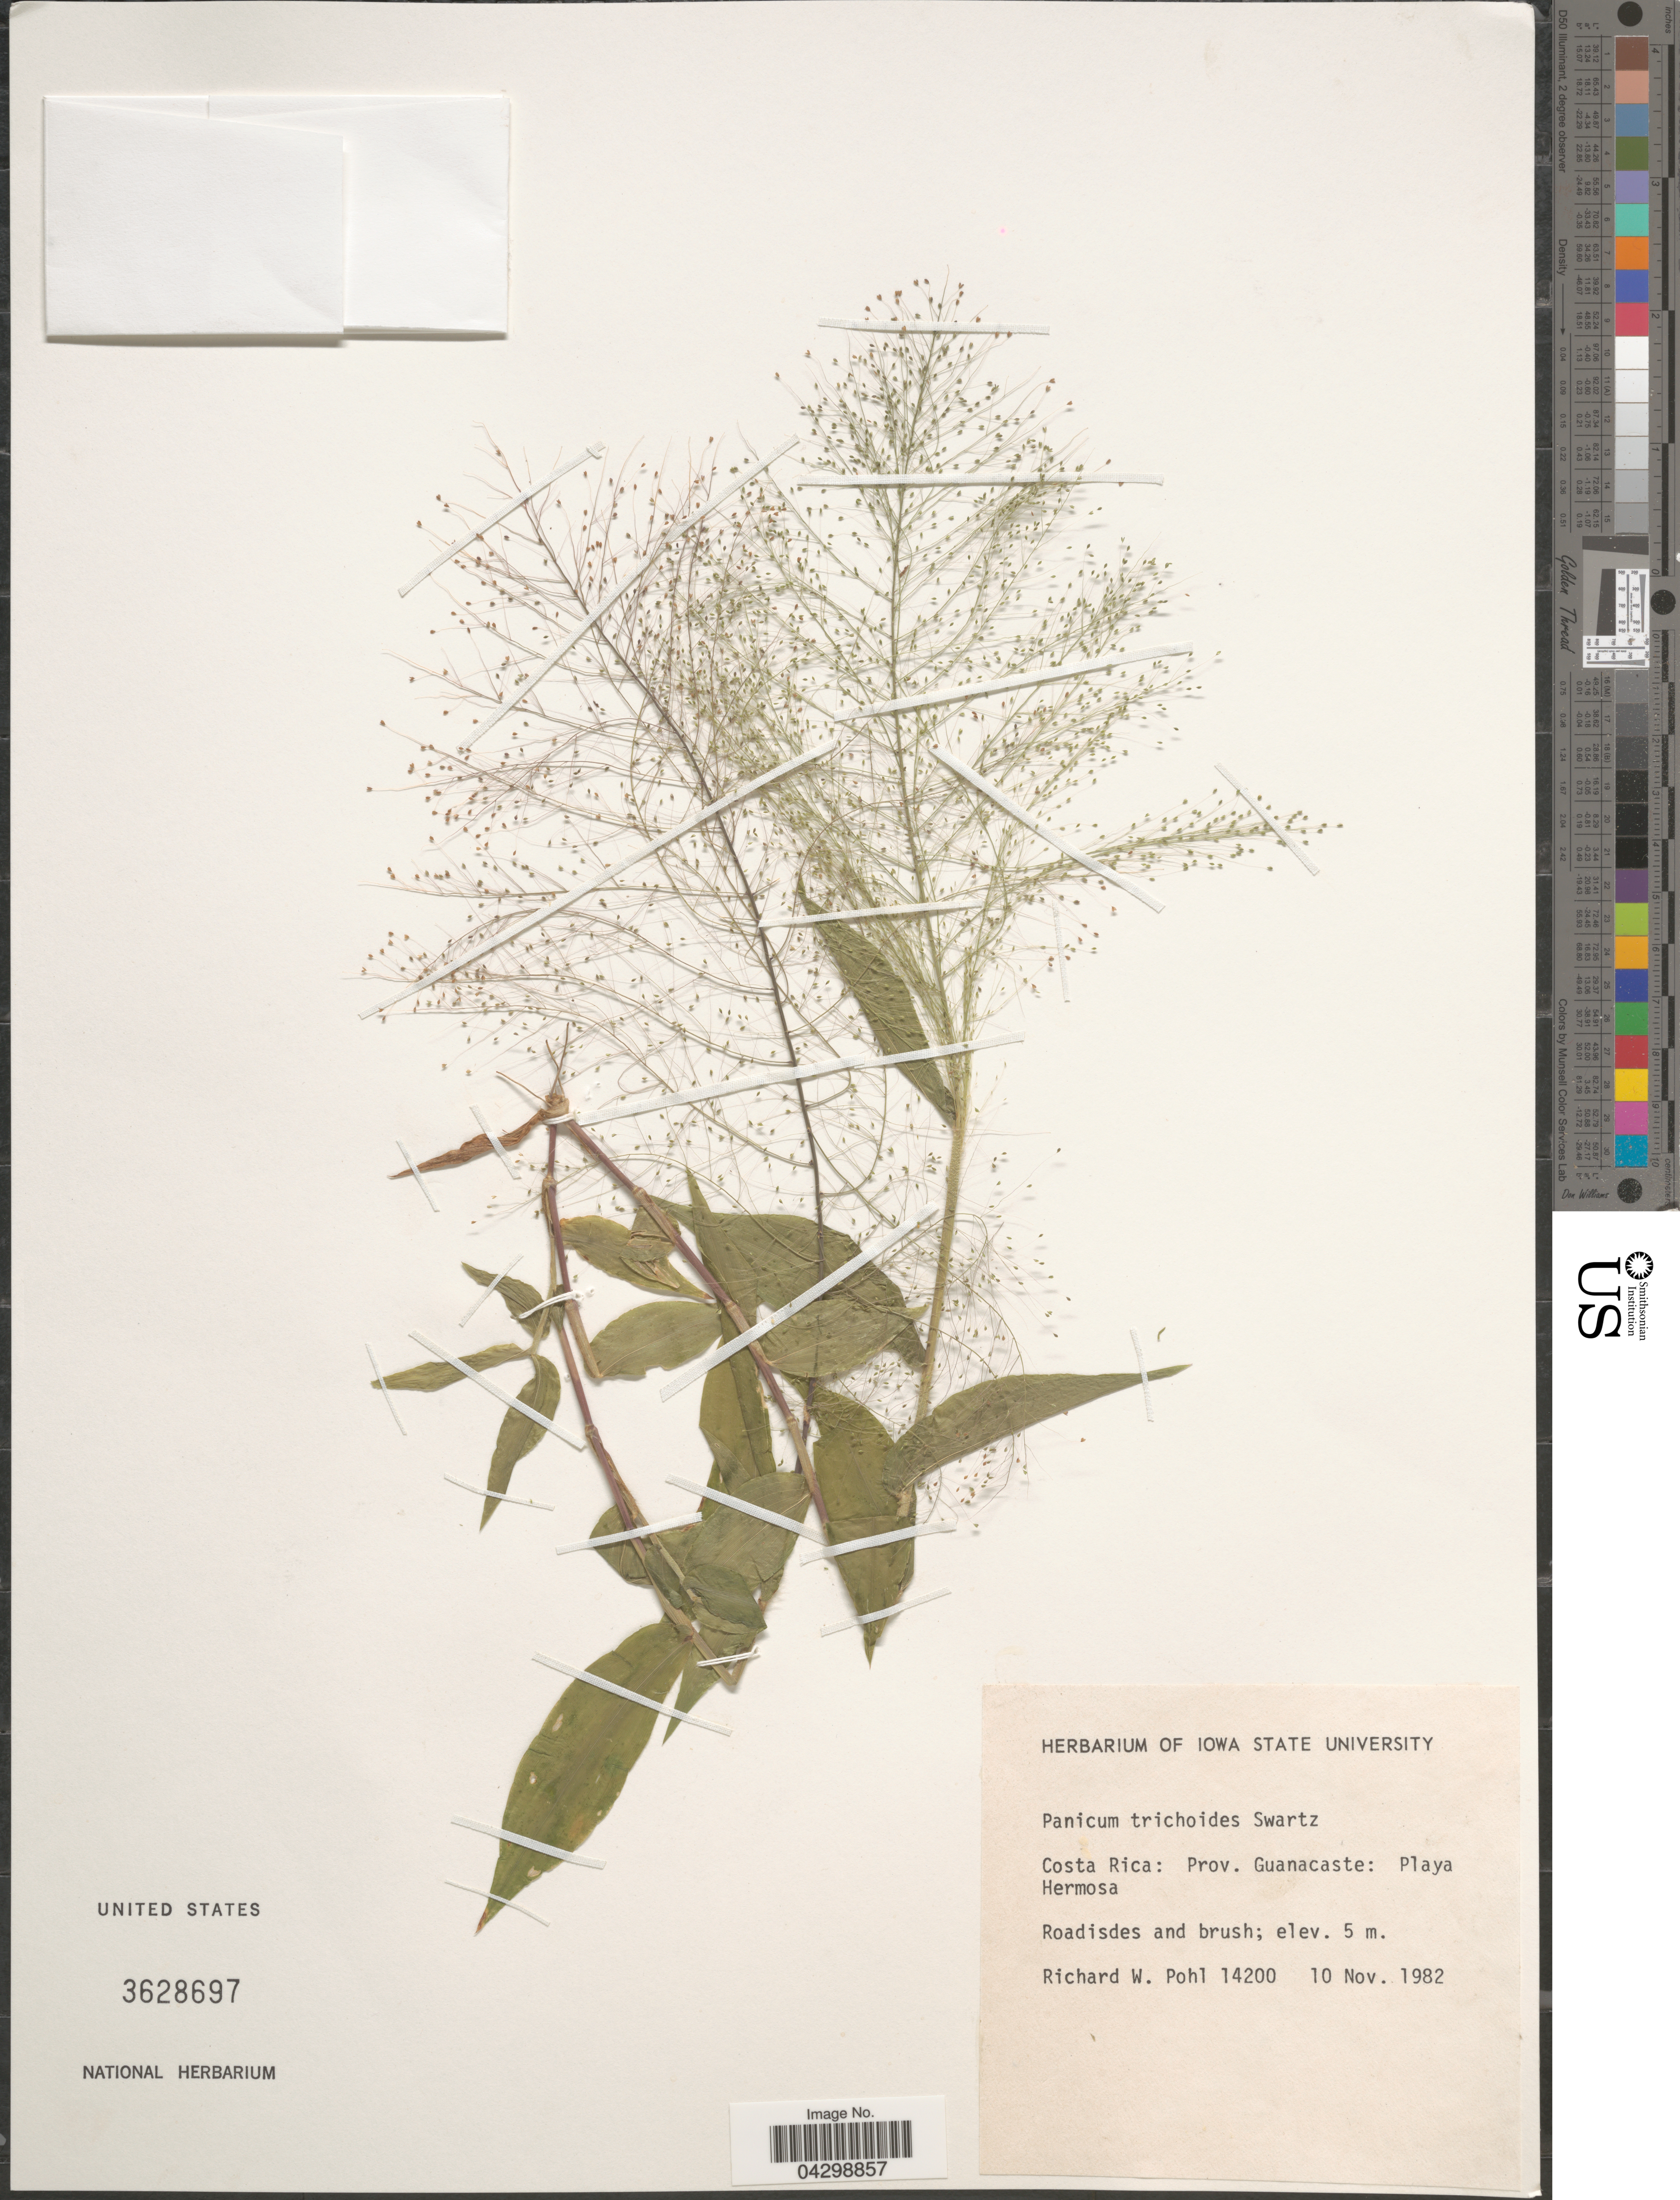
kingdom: Plantae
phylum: Tracheophyta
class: Liliopsida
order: Poales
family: Poaceae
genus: Panicum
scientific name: Panicum trichoides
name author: Sw.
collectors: R. W. Pohl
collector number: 14200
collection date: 1982-11-10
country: Costa Rica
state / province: Guanacaste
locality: Playa Hermosa.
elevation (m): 5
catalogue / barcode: US 3628697